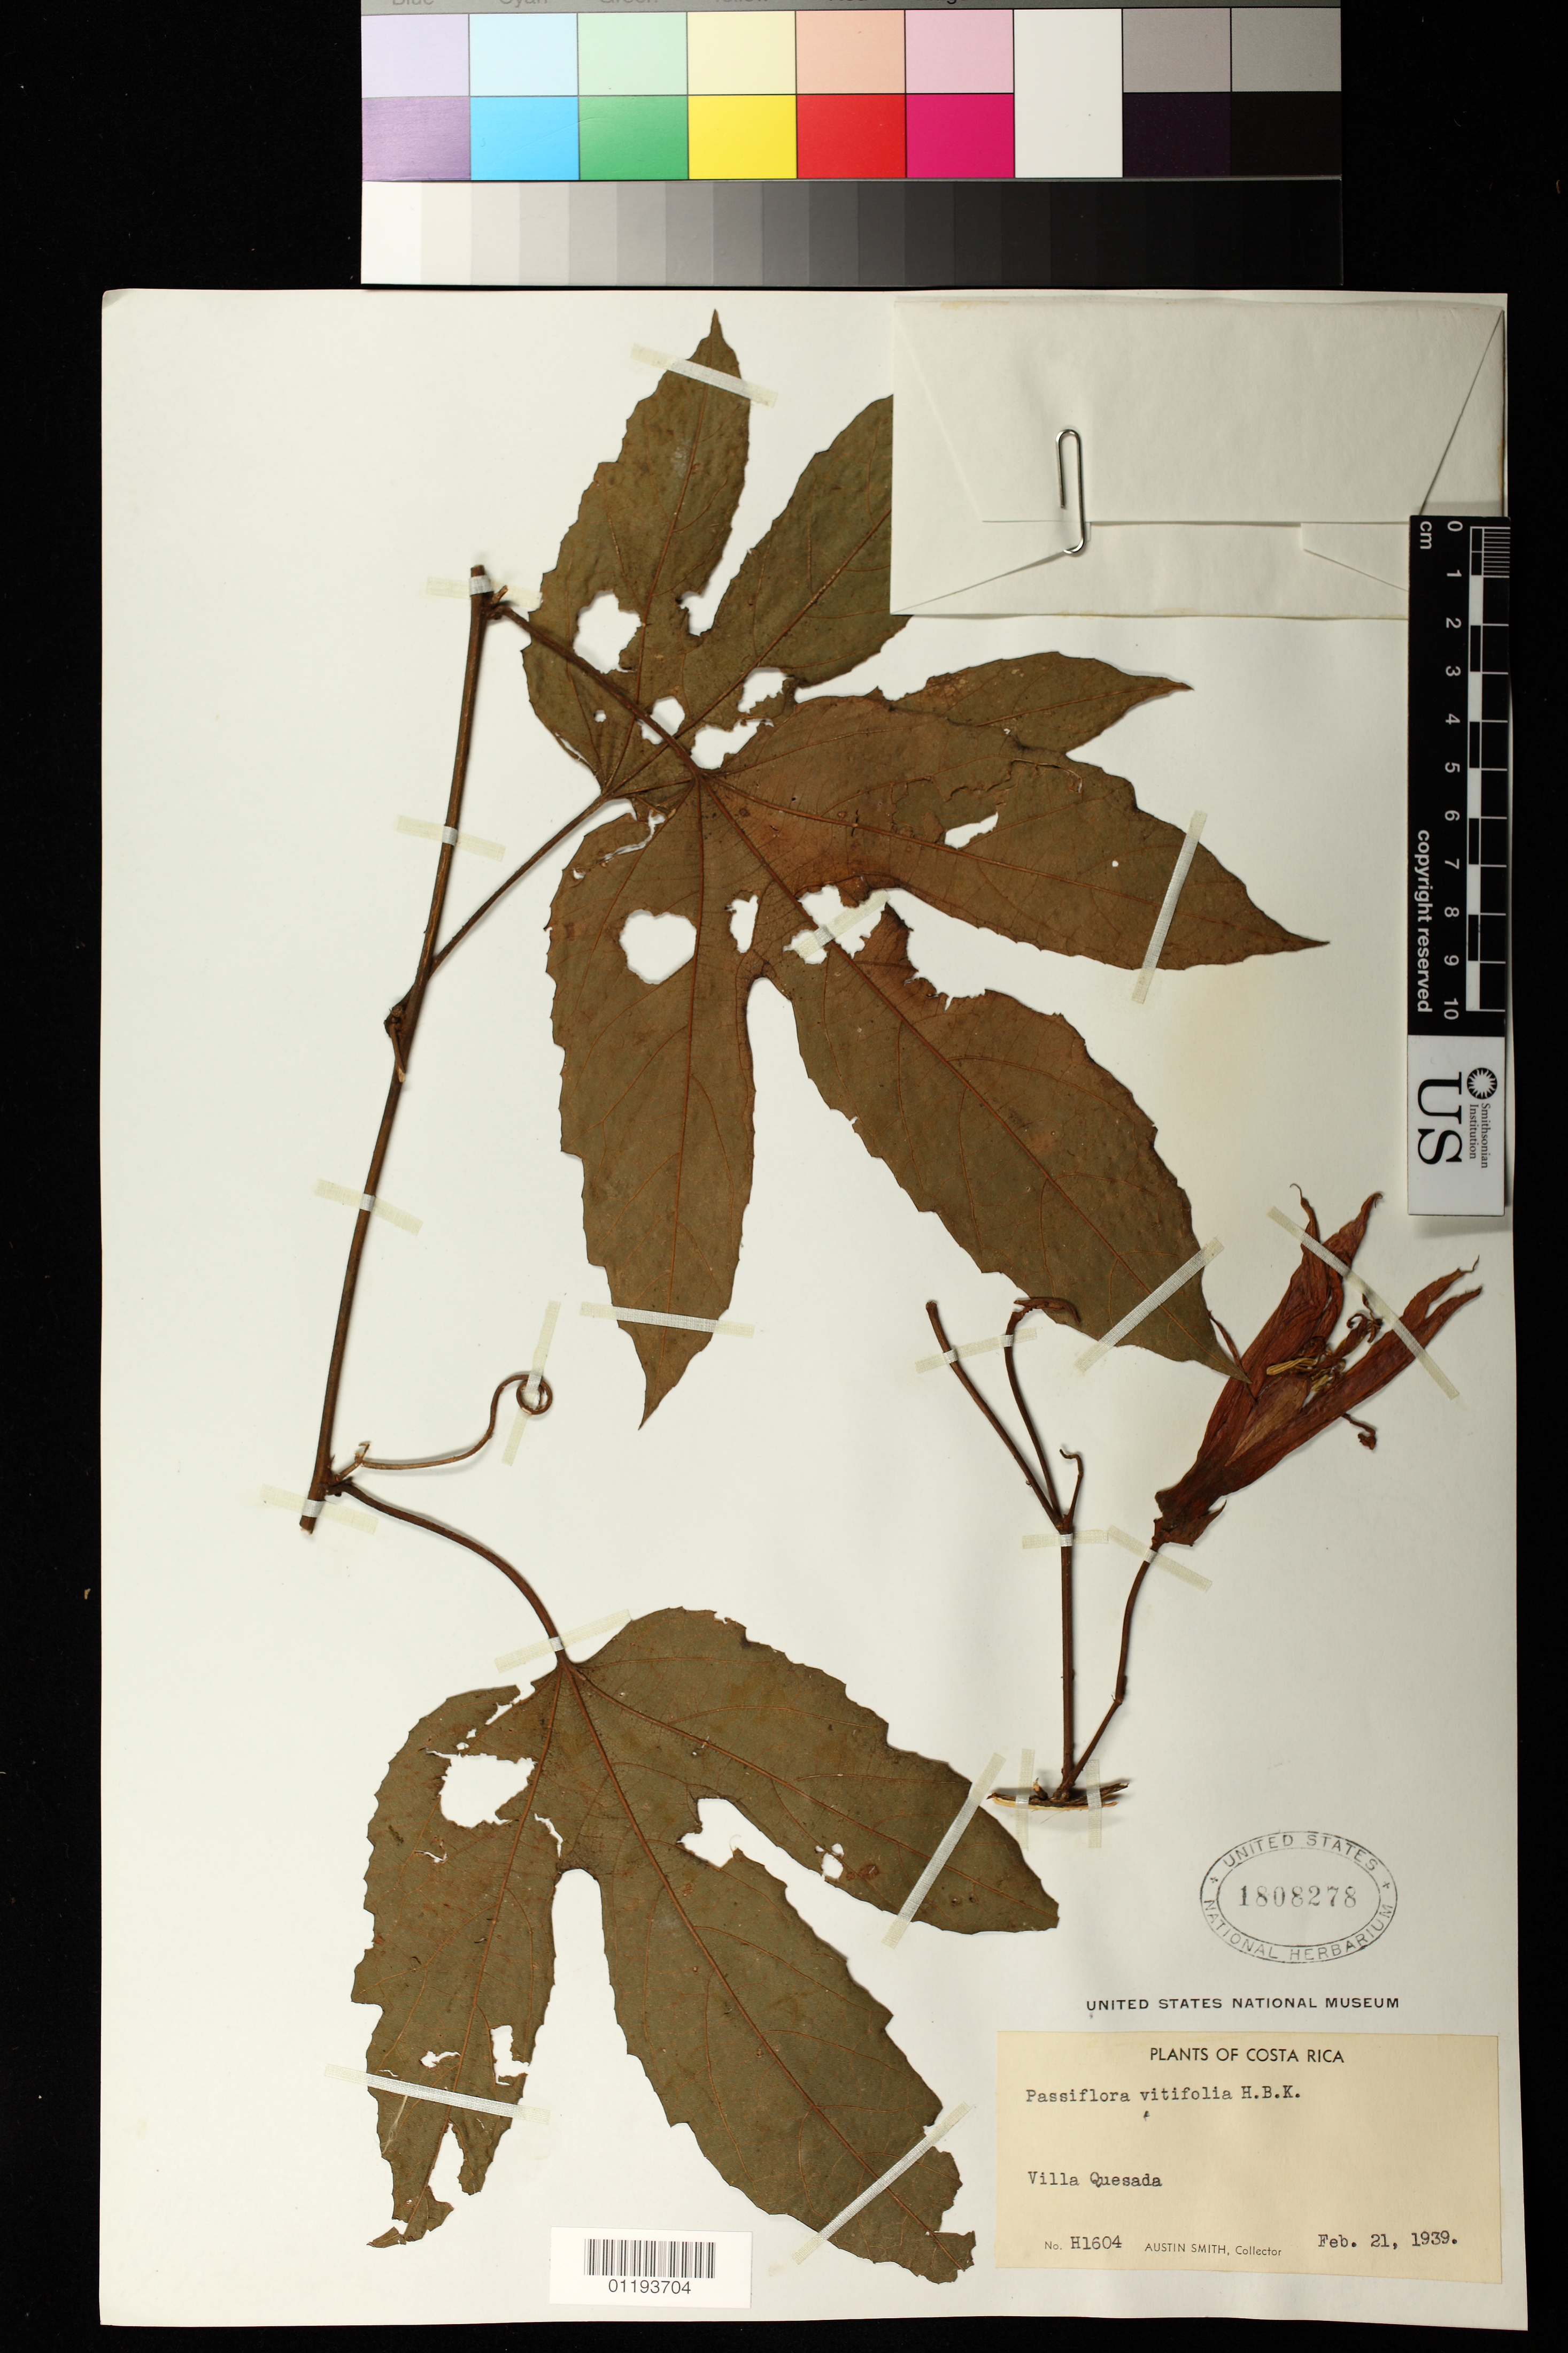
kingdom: Plantae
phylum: Tracheophyta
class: Magnoliopsida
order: Malpighiales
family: Passifloraceae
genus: Passiflora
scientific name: Passiflora vitifolia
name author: Kunth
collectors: Aust P. Smith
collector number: H1604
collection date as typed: Feb 21 1939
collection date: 1939-02-21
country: Costa Rica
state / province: Alajuela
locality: Villa Quesada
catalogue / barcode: US 1808278